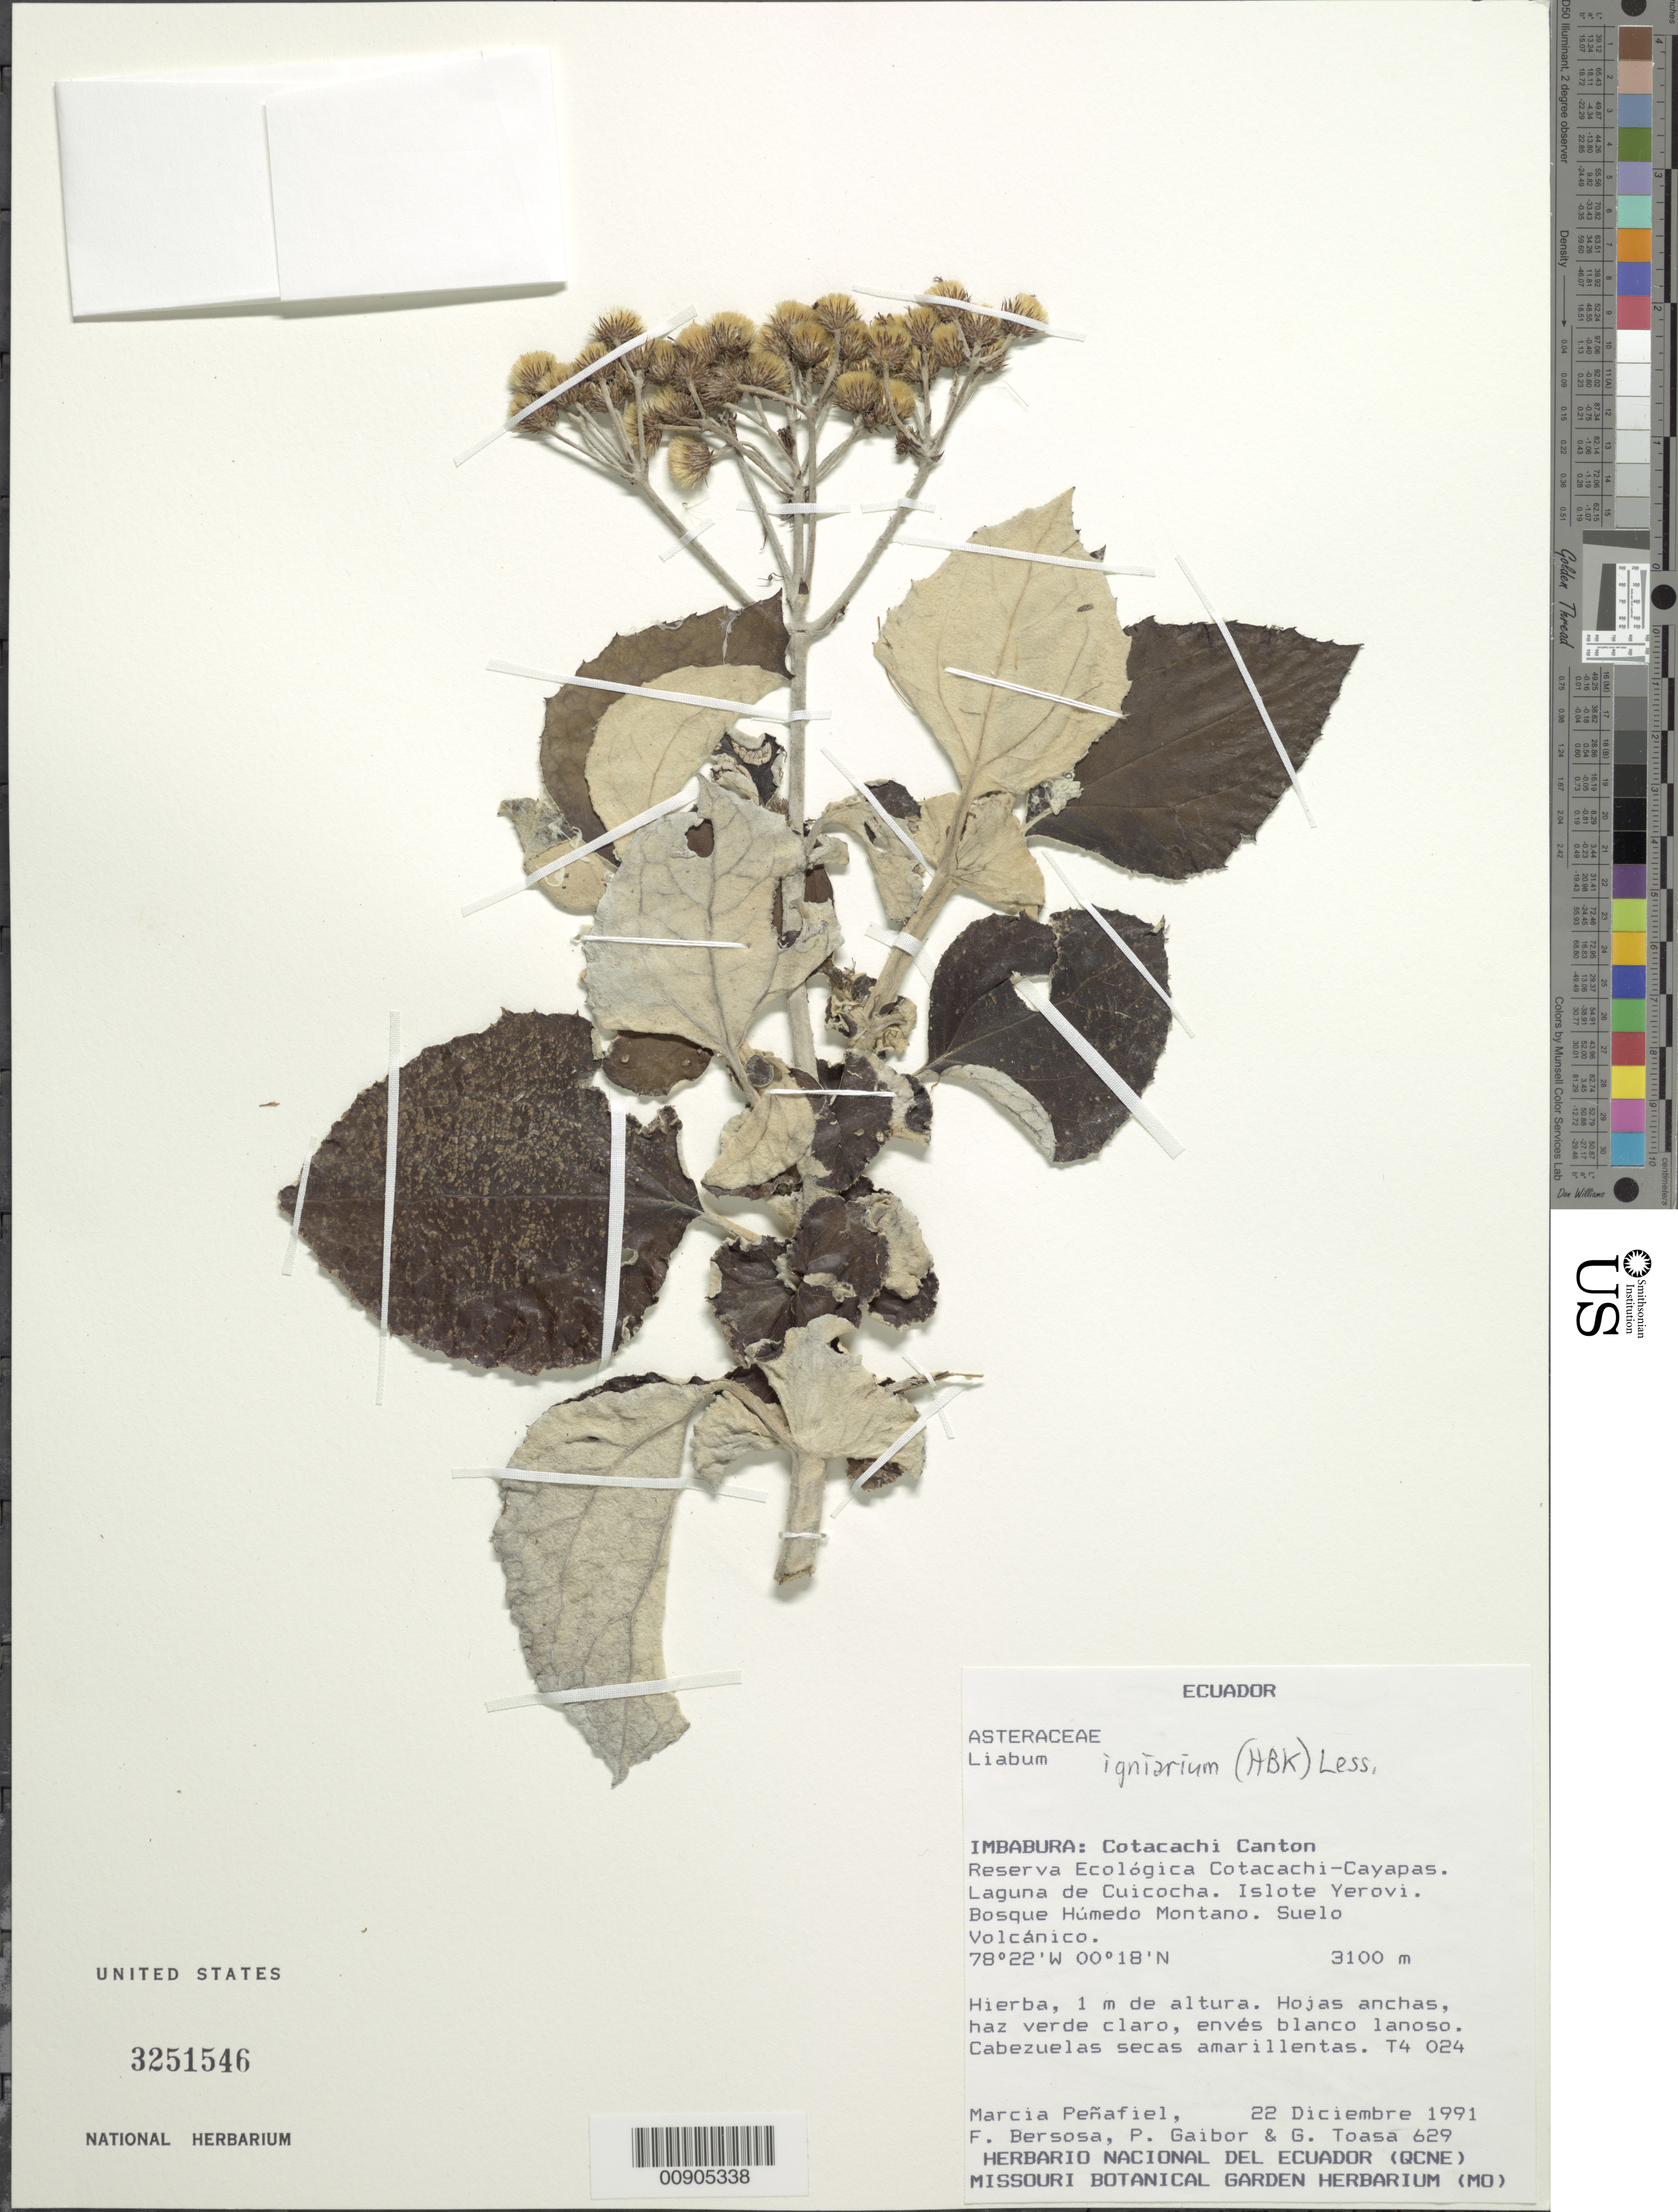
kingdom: Plantae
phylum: Tracheophyta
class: Magnoliopsida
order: Asterales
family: Asteraceae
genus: Liabum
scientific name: Liabum igniarium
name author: Less.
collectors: M. Penafiel, F. Bersosa, P. Gaibor & G. Toasa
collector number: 629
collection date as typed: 22 December 1991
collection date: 1991-12-22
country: Ecuador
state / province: Imbabura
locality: Cotacachi Canton, Reserva Ecológica Cotacachi-Cayapas, Laguna de Cuicocha, Islote Yerovi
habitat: Bosque húmedo monaton, suelo volcánico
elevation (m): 3100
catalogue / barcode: US 3251546